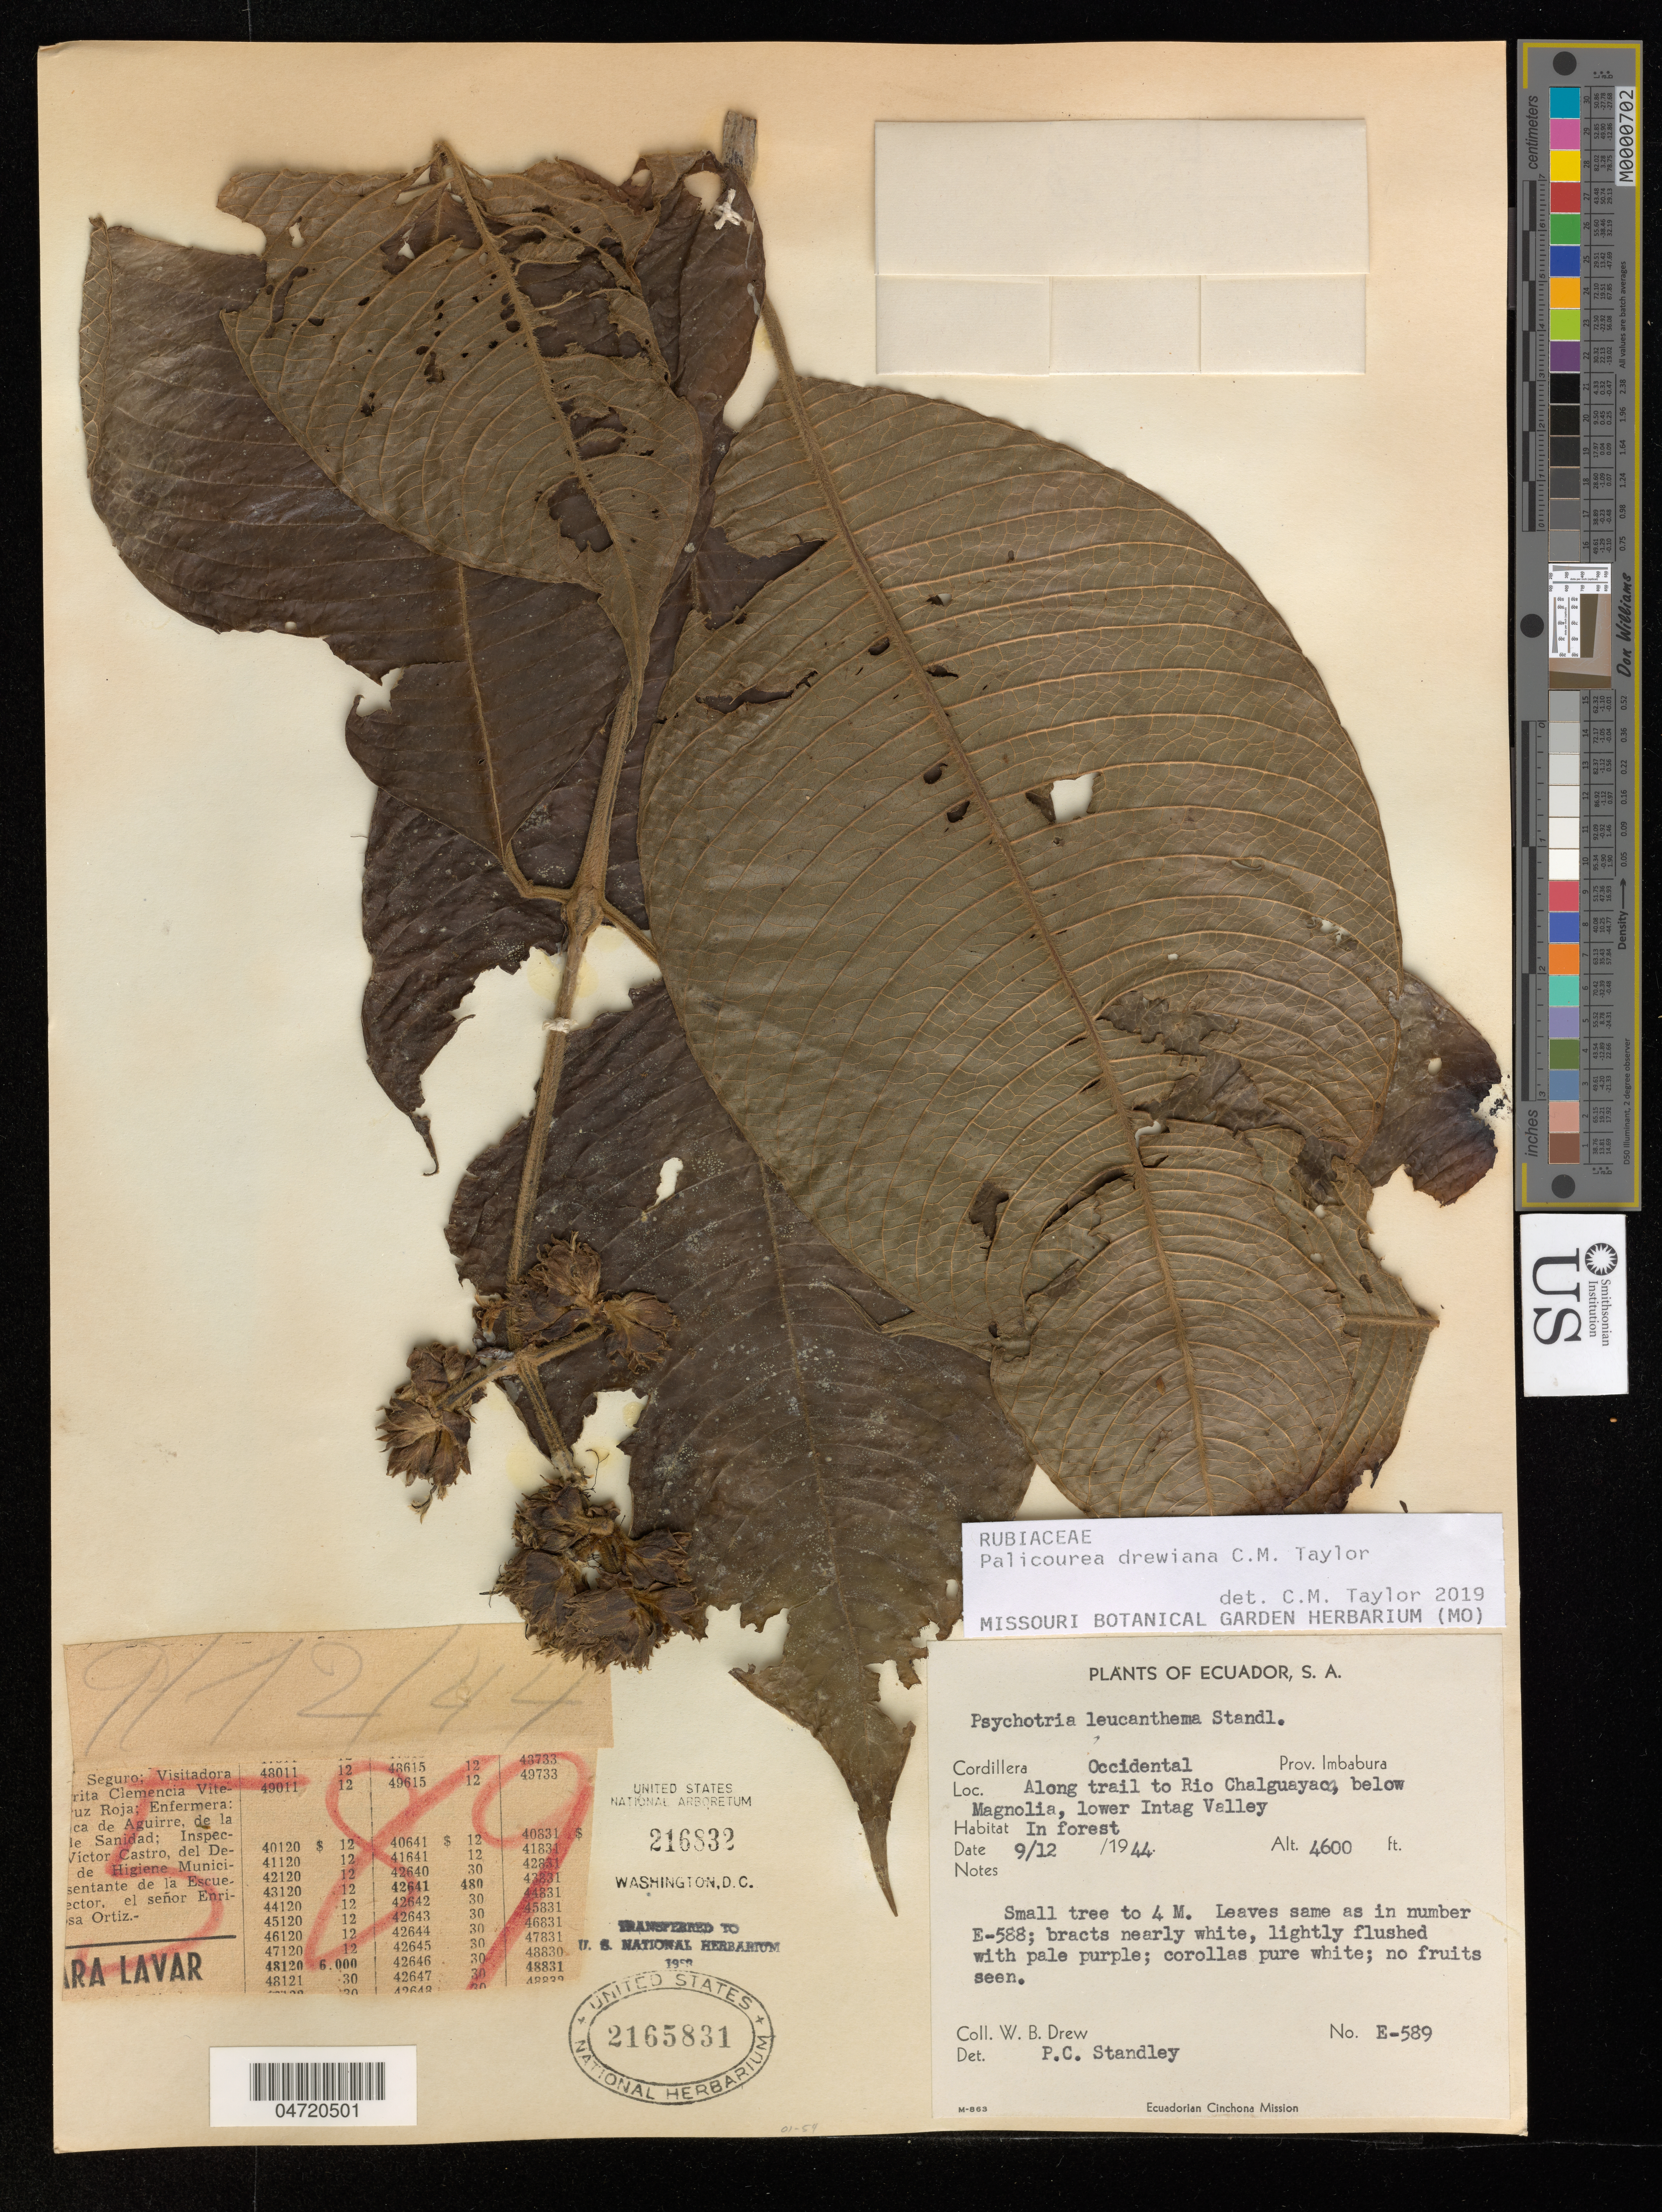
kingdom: Plantae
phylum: Tracheophyta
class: Magnoliopsida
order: Gentianales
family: Rubiaceae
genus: Palicourea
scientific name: Palicourea drewiana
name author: C.M. Taylor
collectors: W. B. Drew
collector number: E-589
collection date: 1944-12-09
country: Ecuador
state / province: Imbabura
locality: Cordillera Occidental. Along trail to Rio Chalguayaco, below Magnolia, lower Intag Valley.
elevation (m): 1402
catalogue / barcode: US 2165831